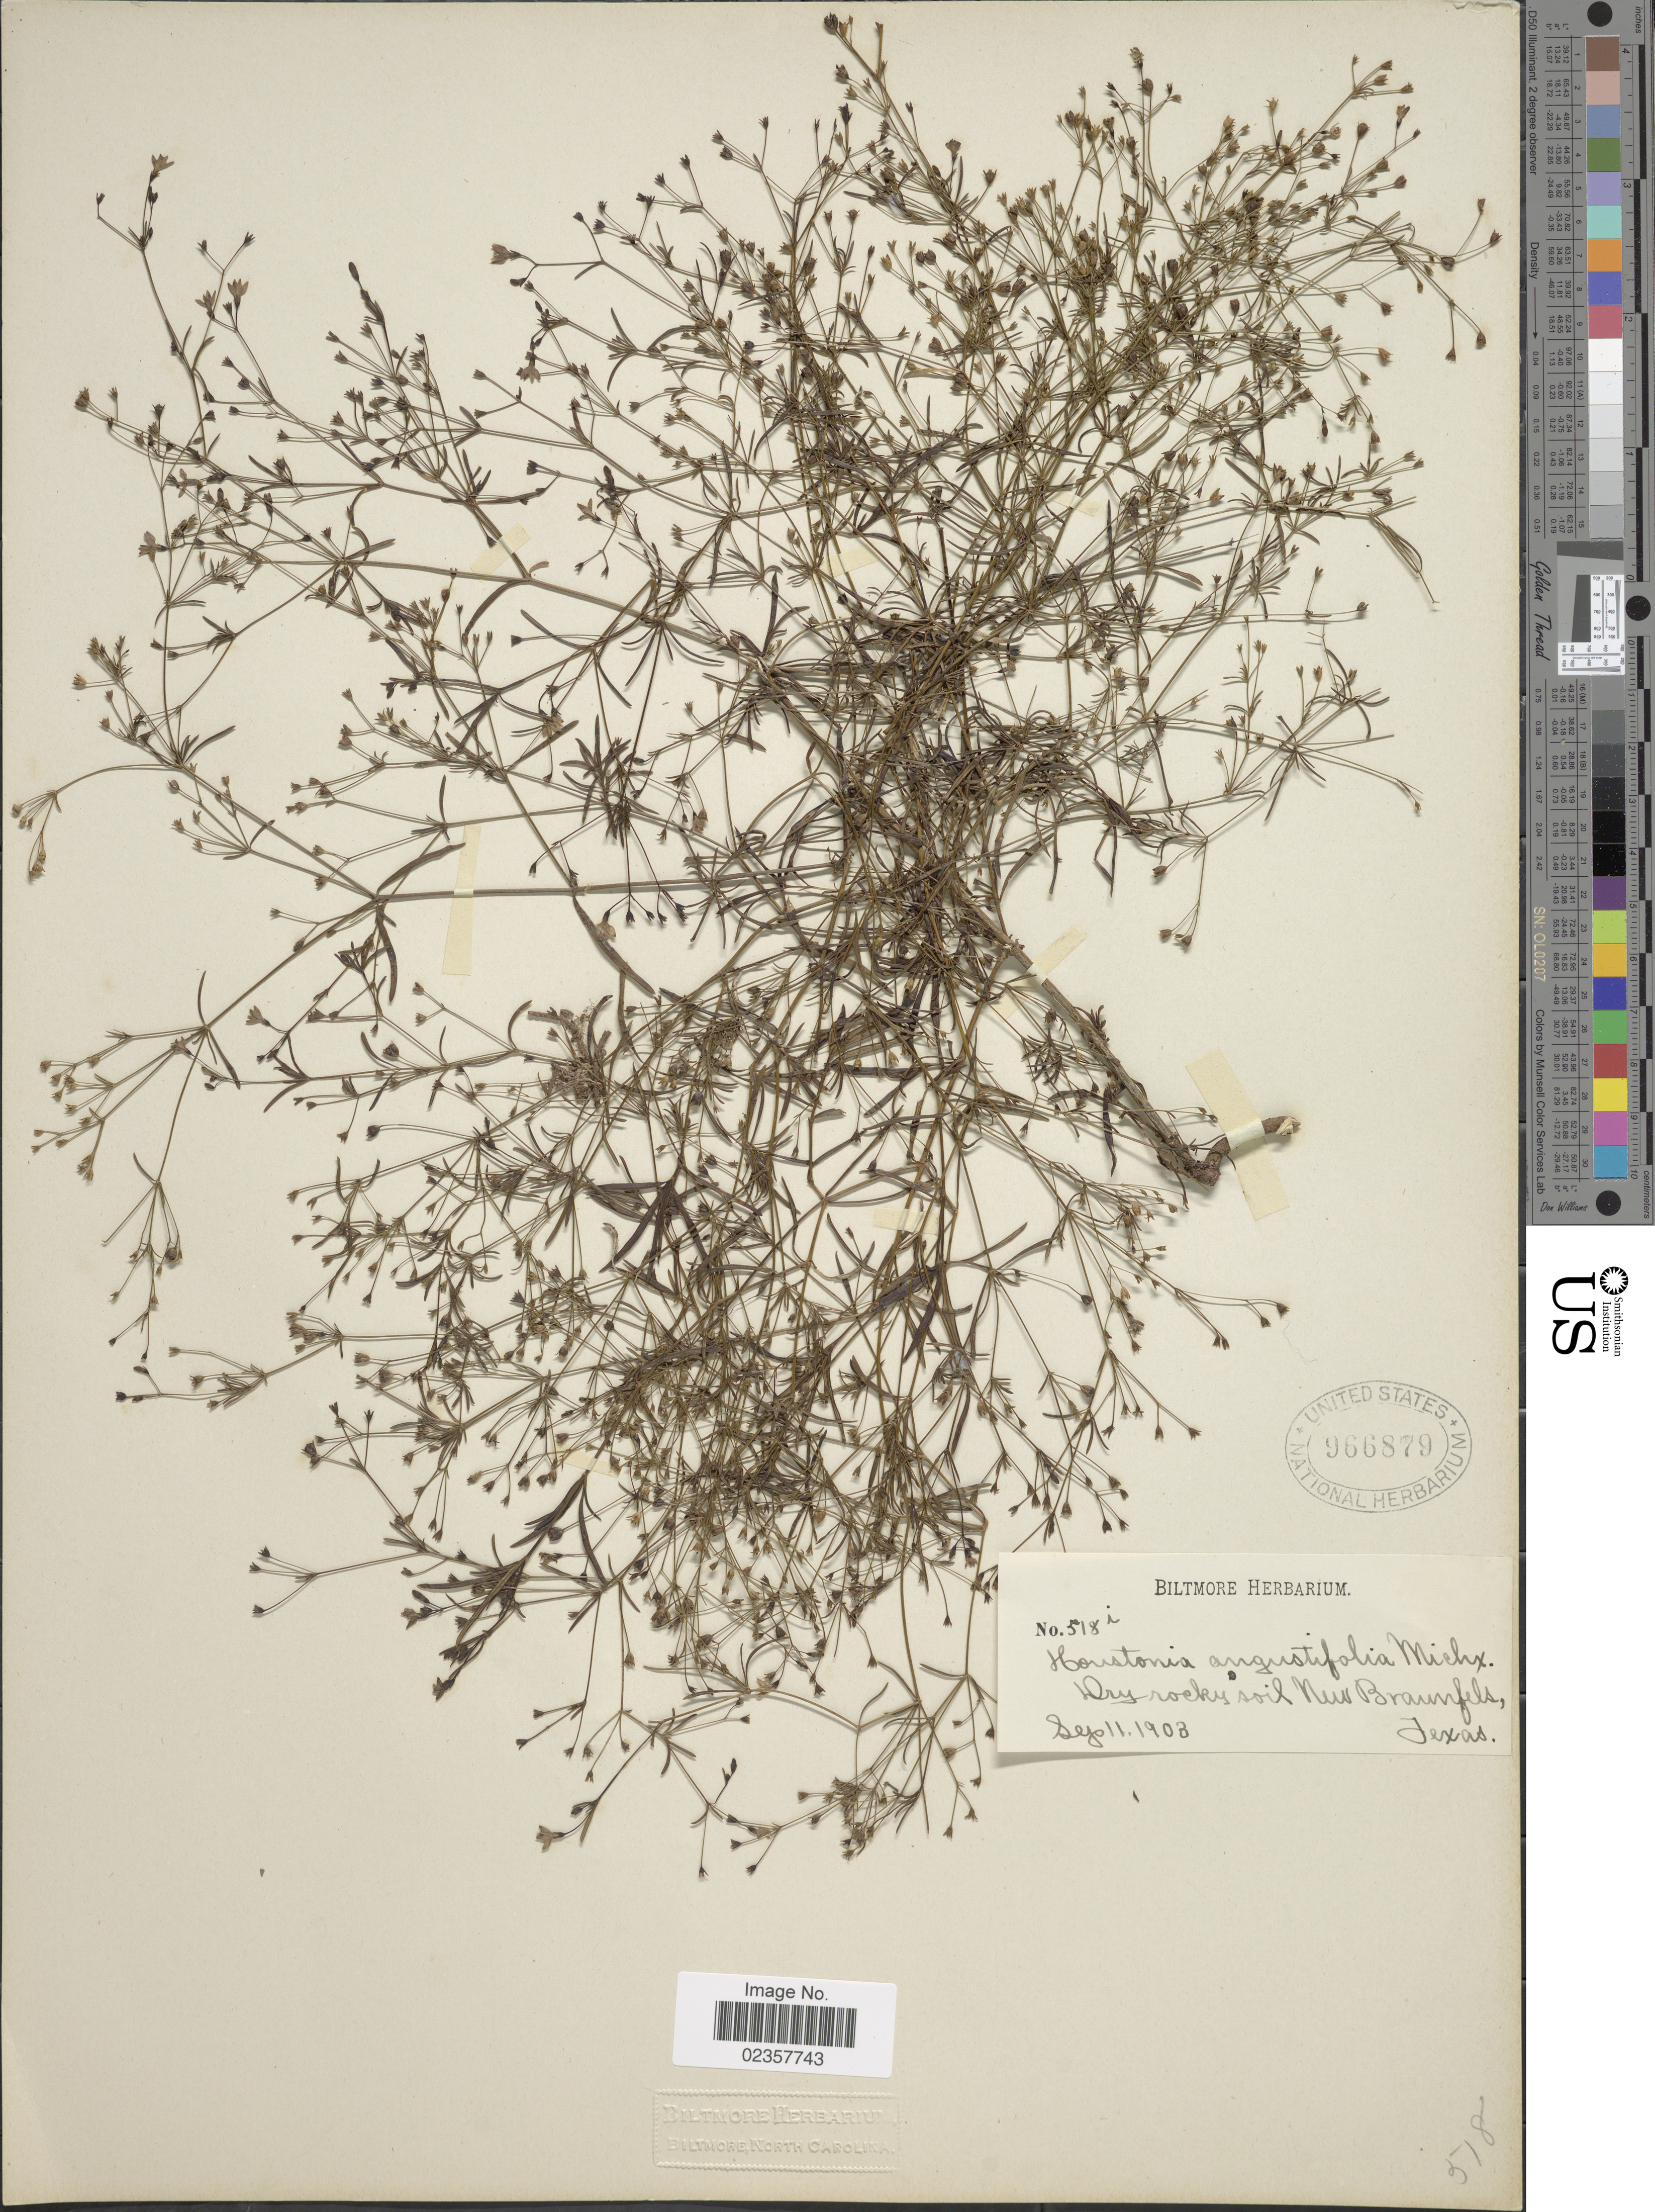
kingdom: Plantae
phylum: Tracheophyta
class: Magnoliopsida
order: Gentianales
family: Rubiaceae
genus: Houstonia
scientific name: Houstonia nigricans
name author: (Lam.) Fernald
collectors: ex herb. Biltmore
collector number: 518i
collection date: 1903-09-11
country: United States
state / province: Texas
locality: Dry rocks soil New Braunfels.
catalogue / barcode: US 966879